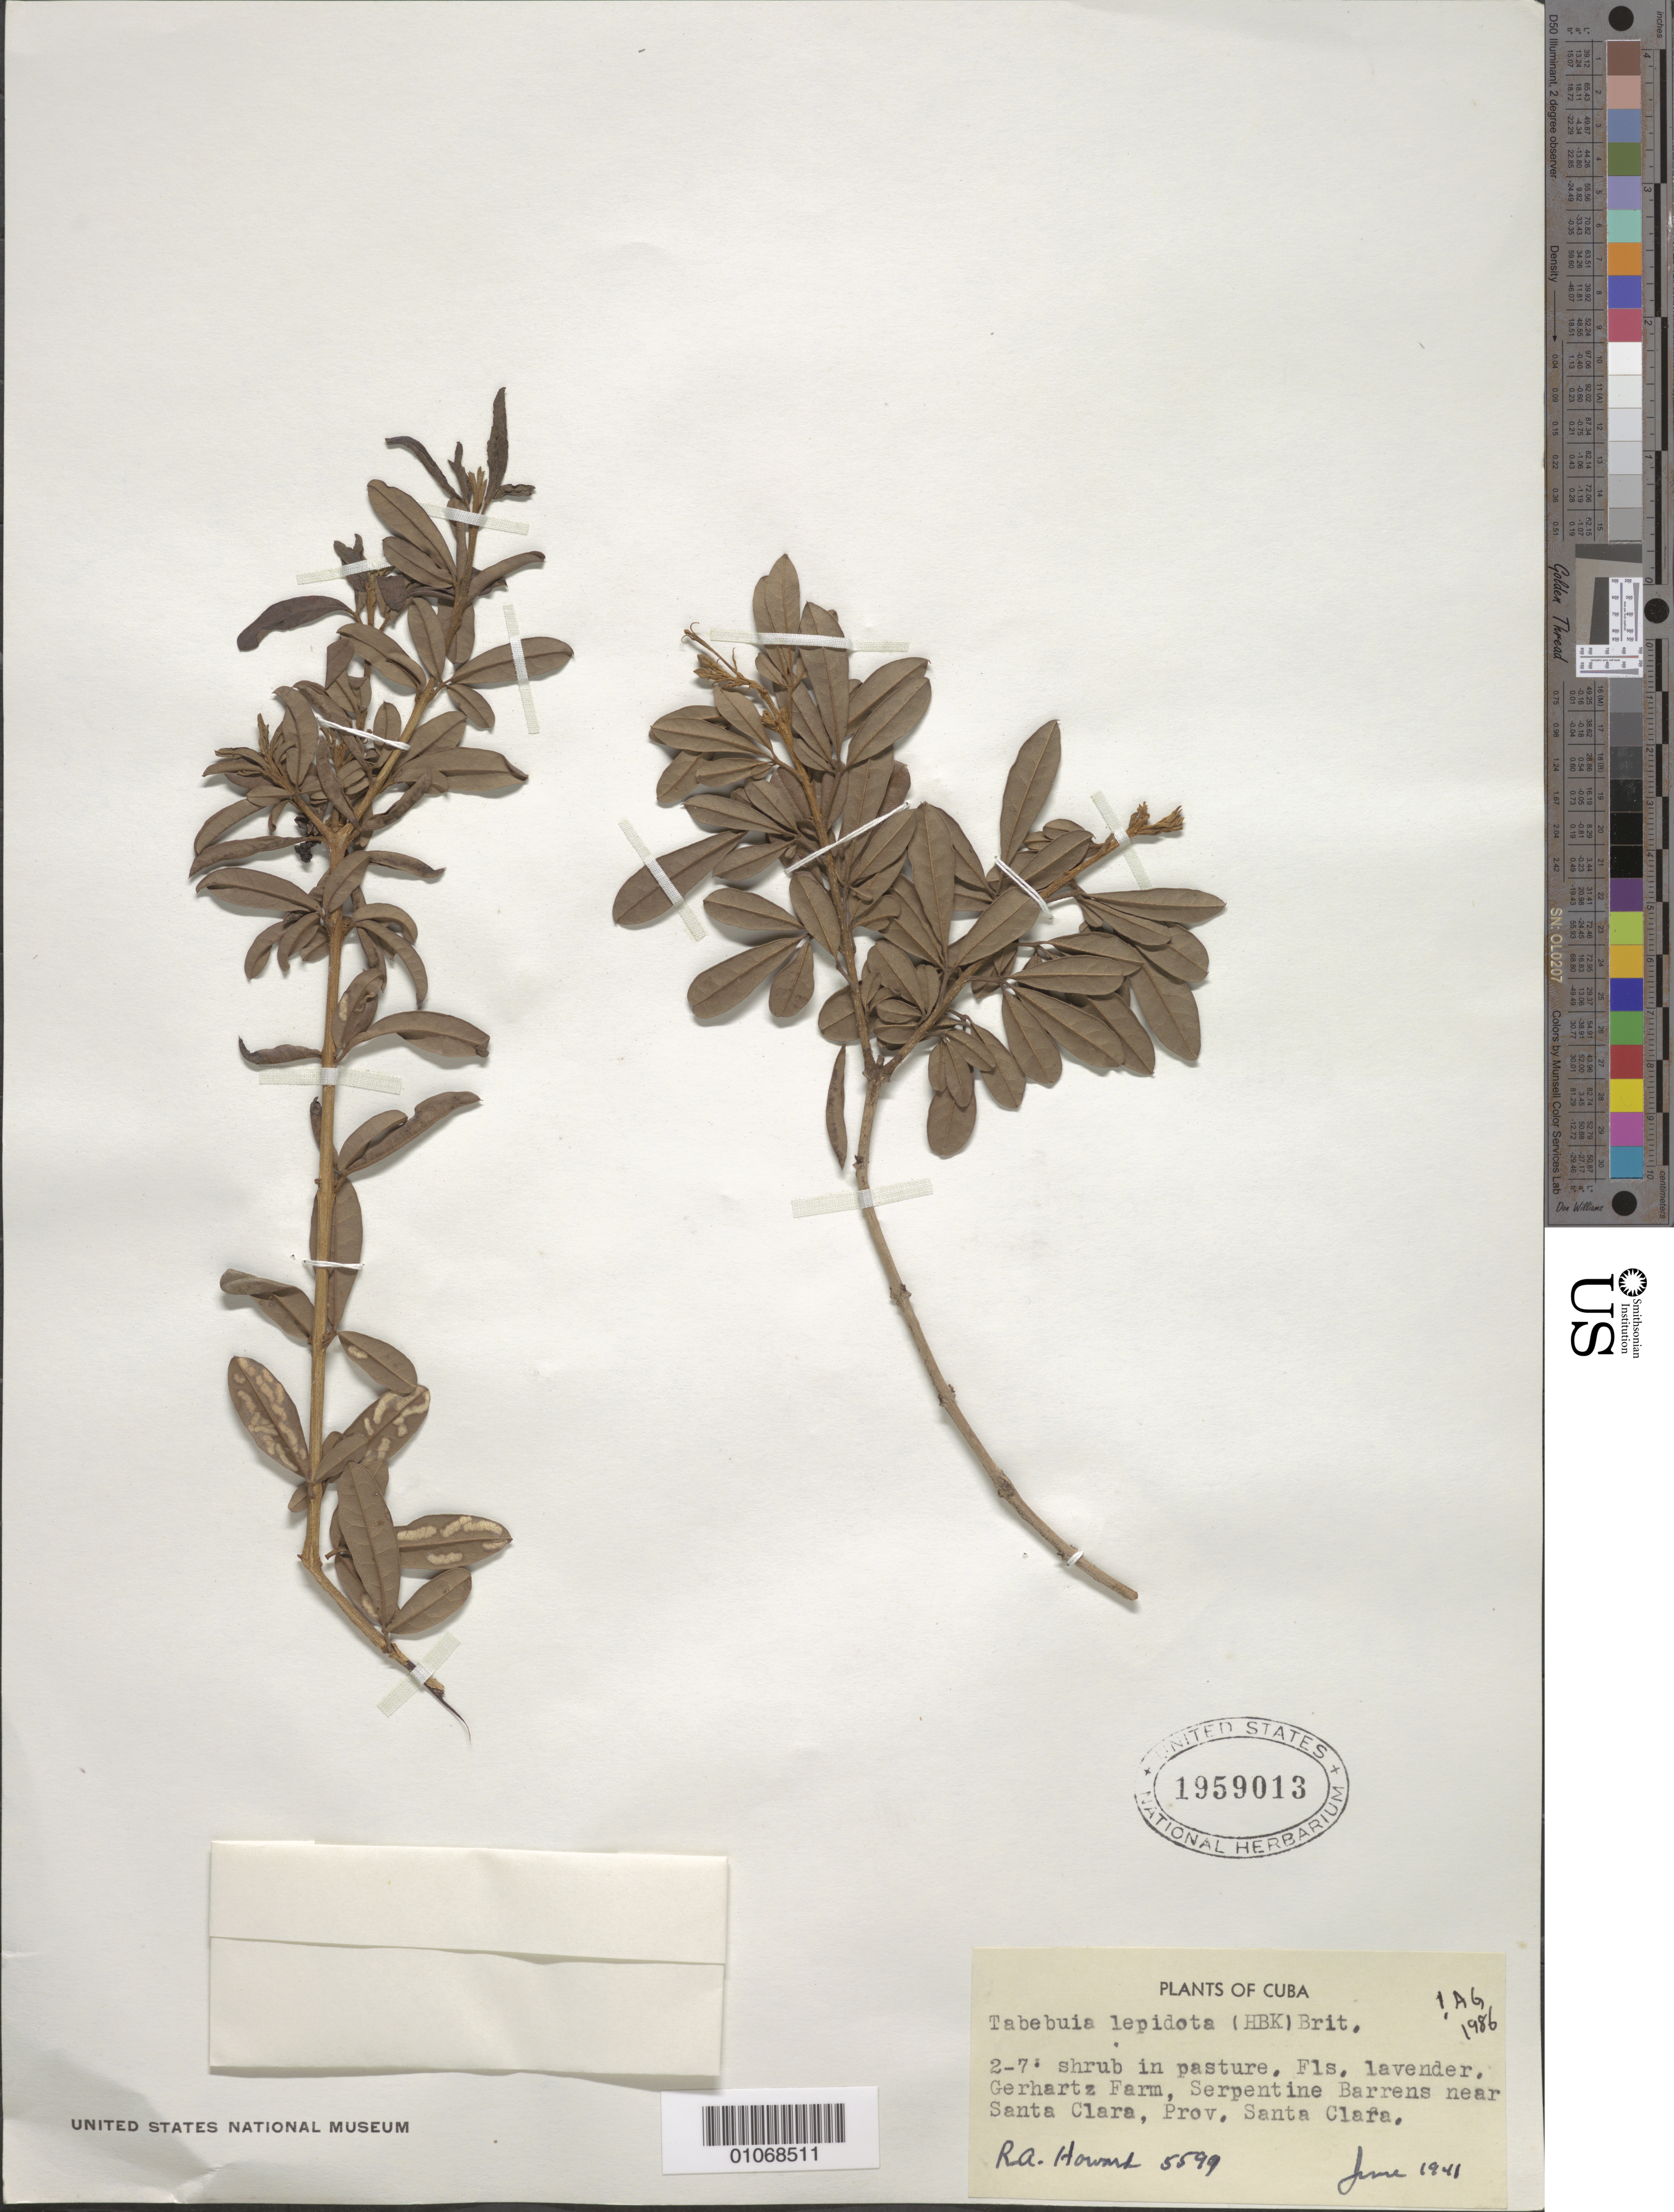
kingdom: Plantae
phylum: Tracheophyta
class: Magnoliopsida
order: Lamiales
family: Bignoniaceae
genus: Tabebuia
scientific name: Tabebuia lepidota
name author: (Kunth) Britton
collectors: R. A. Howard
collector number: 5599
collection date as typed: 01 Jun 1941 to 30 Jun 1941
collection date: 1941-06-01/1941-06-30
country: Cuba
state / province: Villa Clara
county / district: Santa Clara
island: Cuba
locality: Serpentine barrens near Santa Clara, at Gerhartz farm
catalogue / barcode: US 1959013